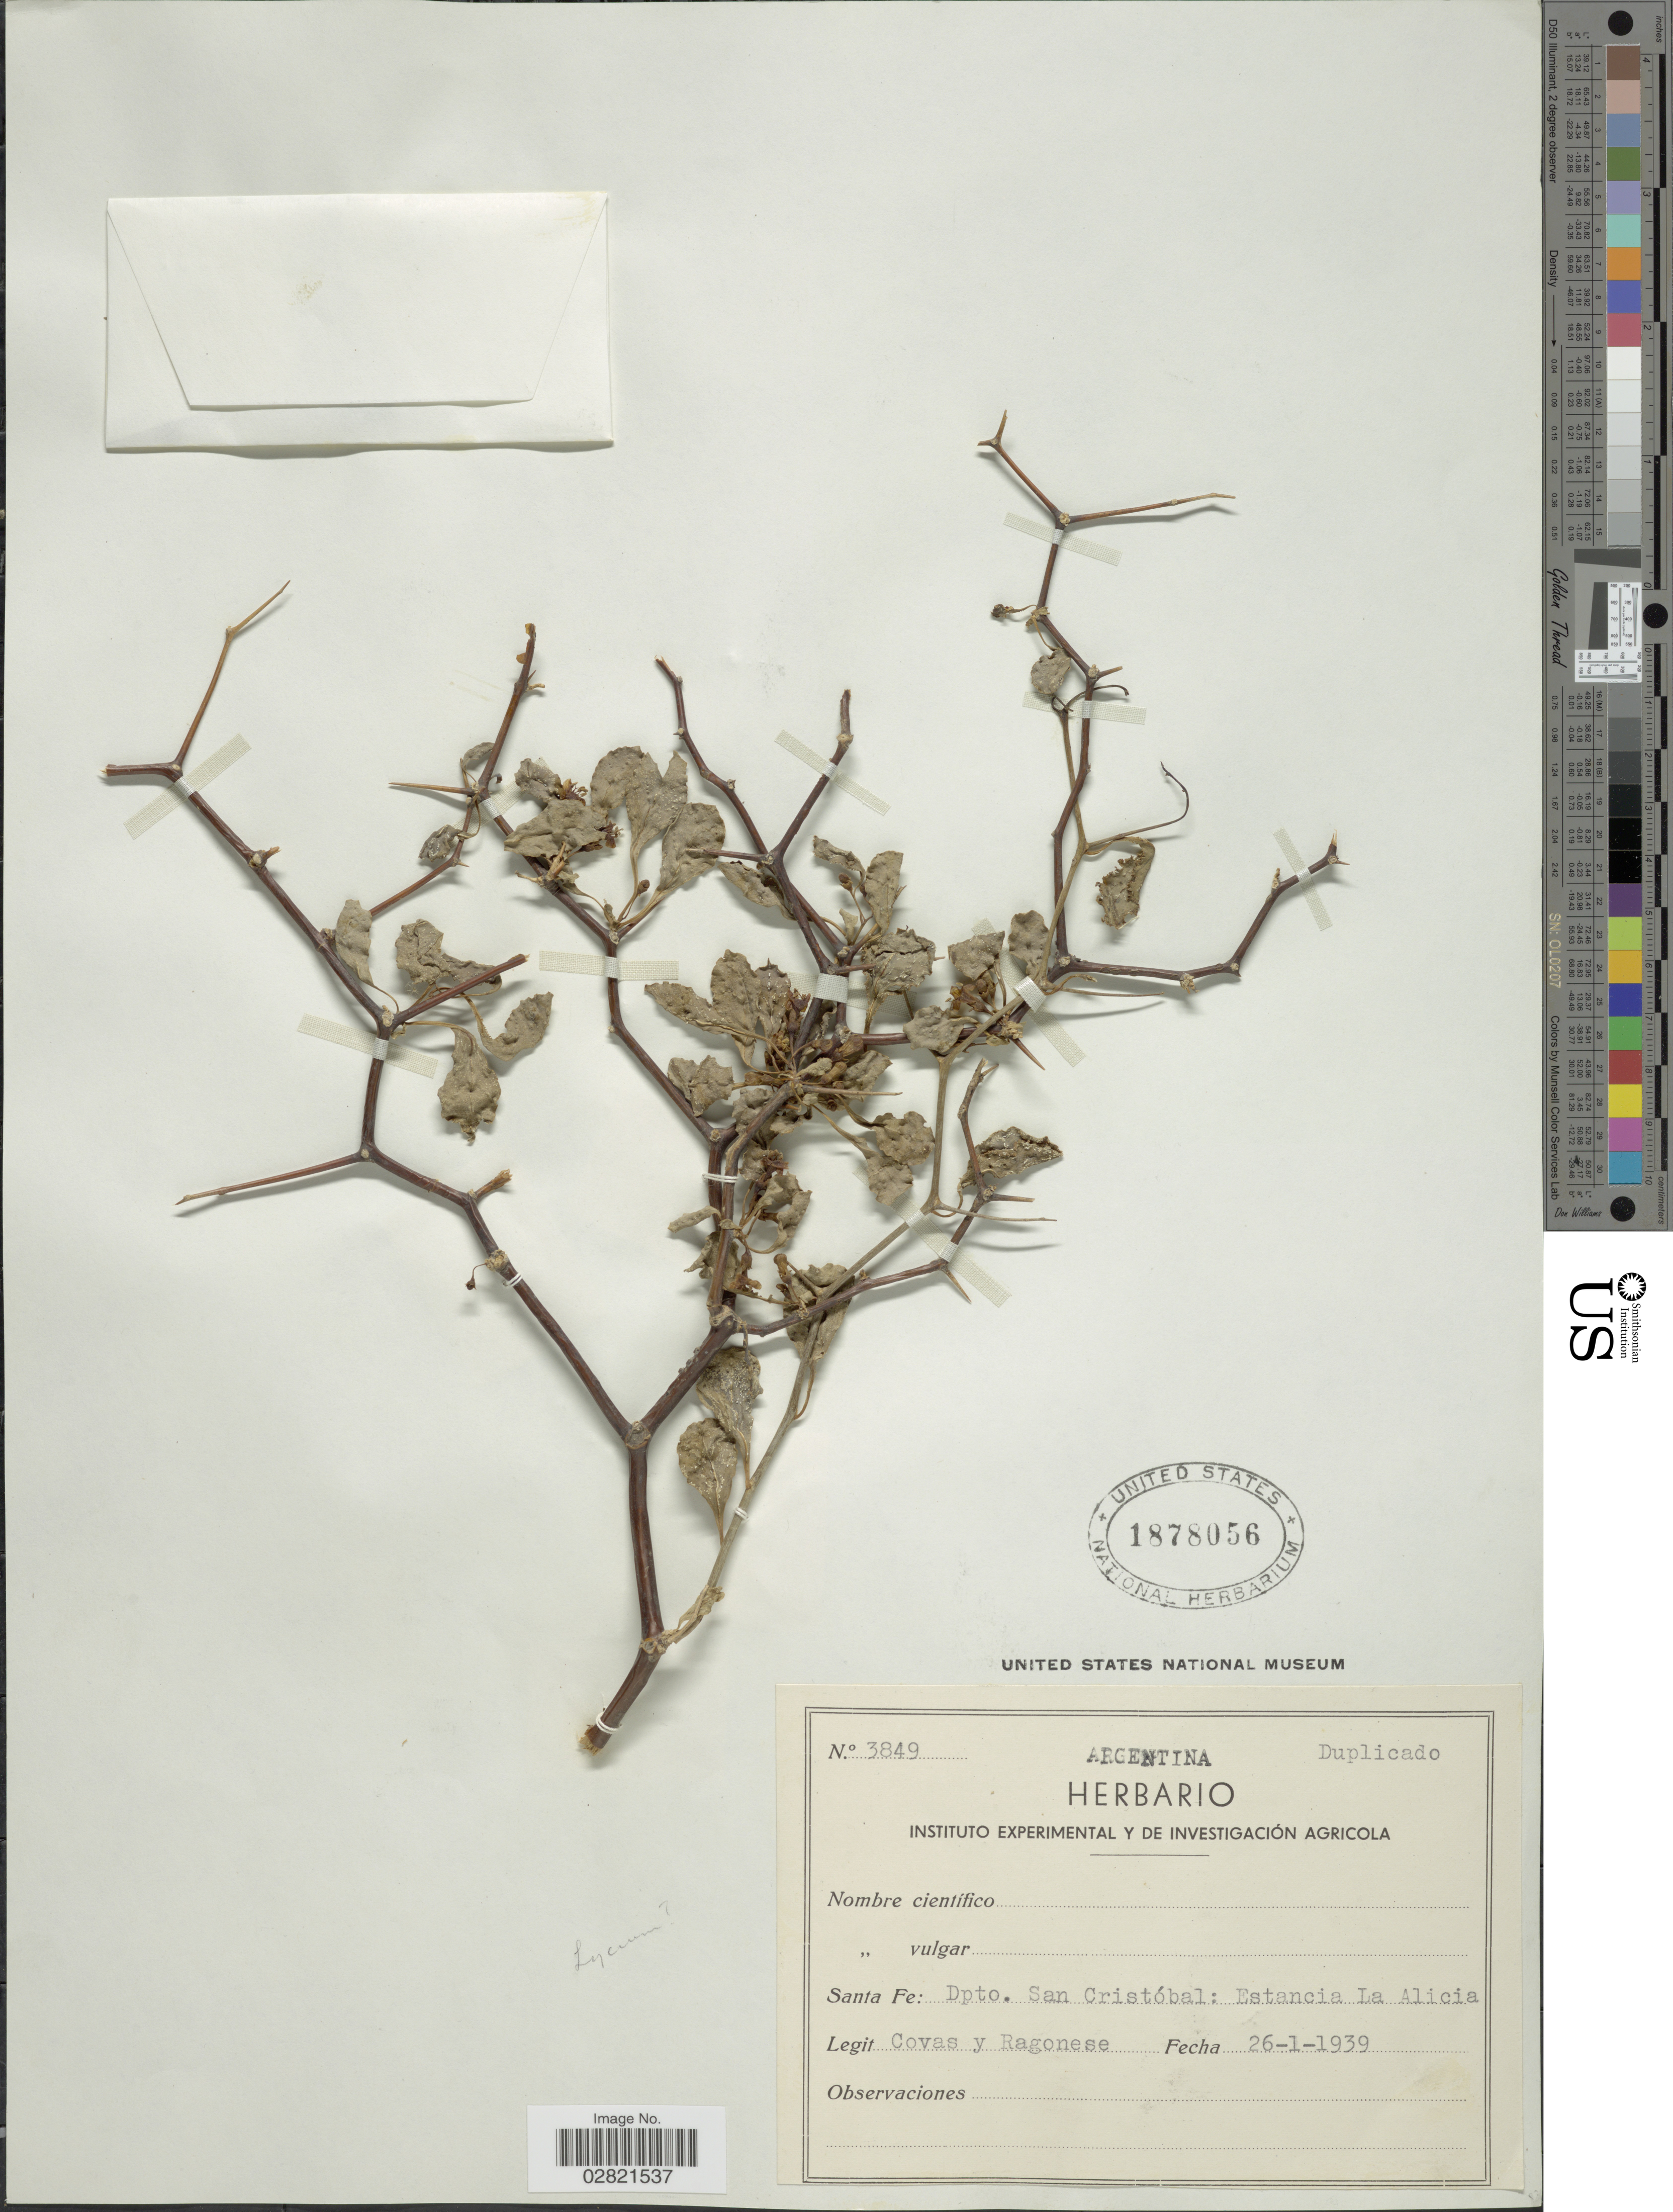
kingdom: Plantae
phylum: Tracheophyta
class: Magnoliopsida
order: Solanales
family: Solanaceae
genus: Lycium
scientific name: Lycium sp.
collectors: -. Covas & Ragonese, --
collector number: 3849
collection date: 1939-01-26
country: Argentina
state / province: Santa Fe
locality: Santa Fe: Dpto. San Cristóbal: Estancia La Alicia.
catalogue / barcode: US 1878056